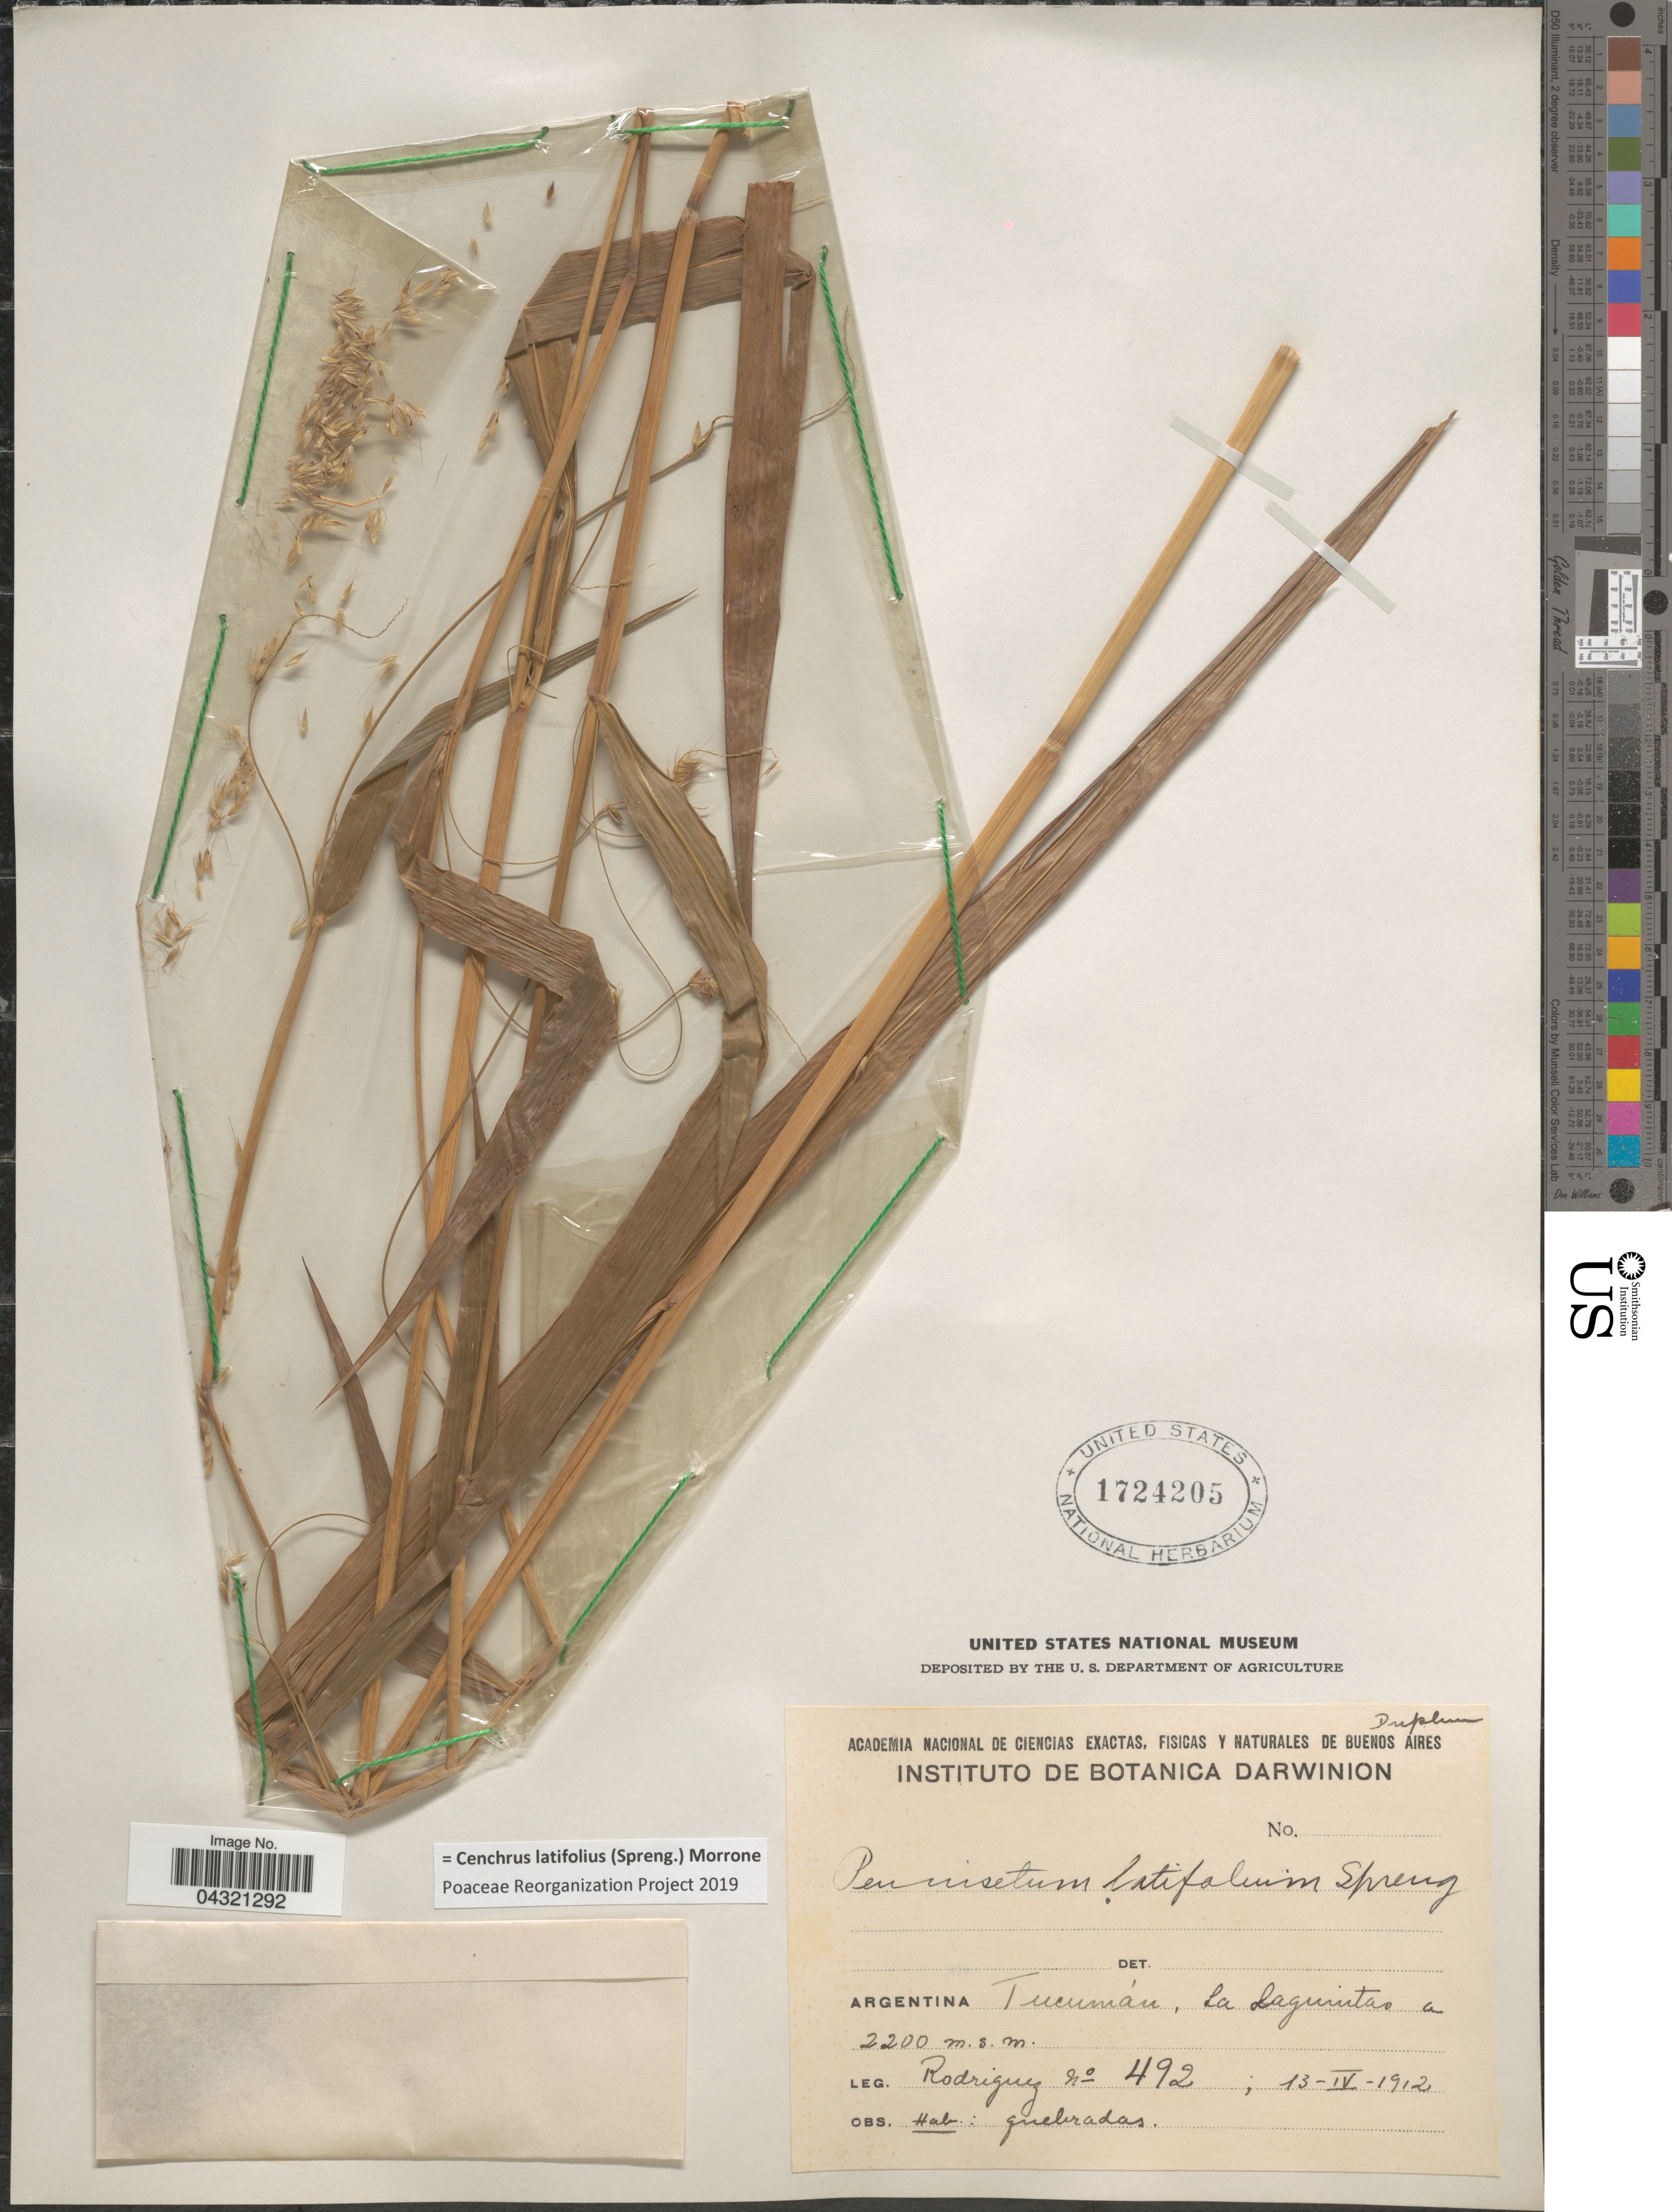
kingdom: Plantae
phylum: Tracheophyta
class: Liliopsida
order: Poales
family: Poaceae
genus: Cenchrus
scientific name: Cenchrus latifolius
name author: (Spreng.) Morrone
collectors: Rodriguez, --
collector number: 492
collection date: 1912-04-13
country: Argentina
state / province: Tucuman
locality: La Laguintas.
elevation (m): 2200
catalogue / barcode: US 1724205